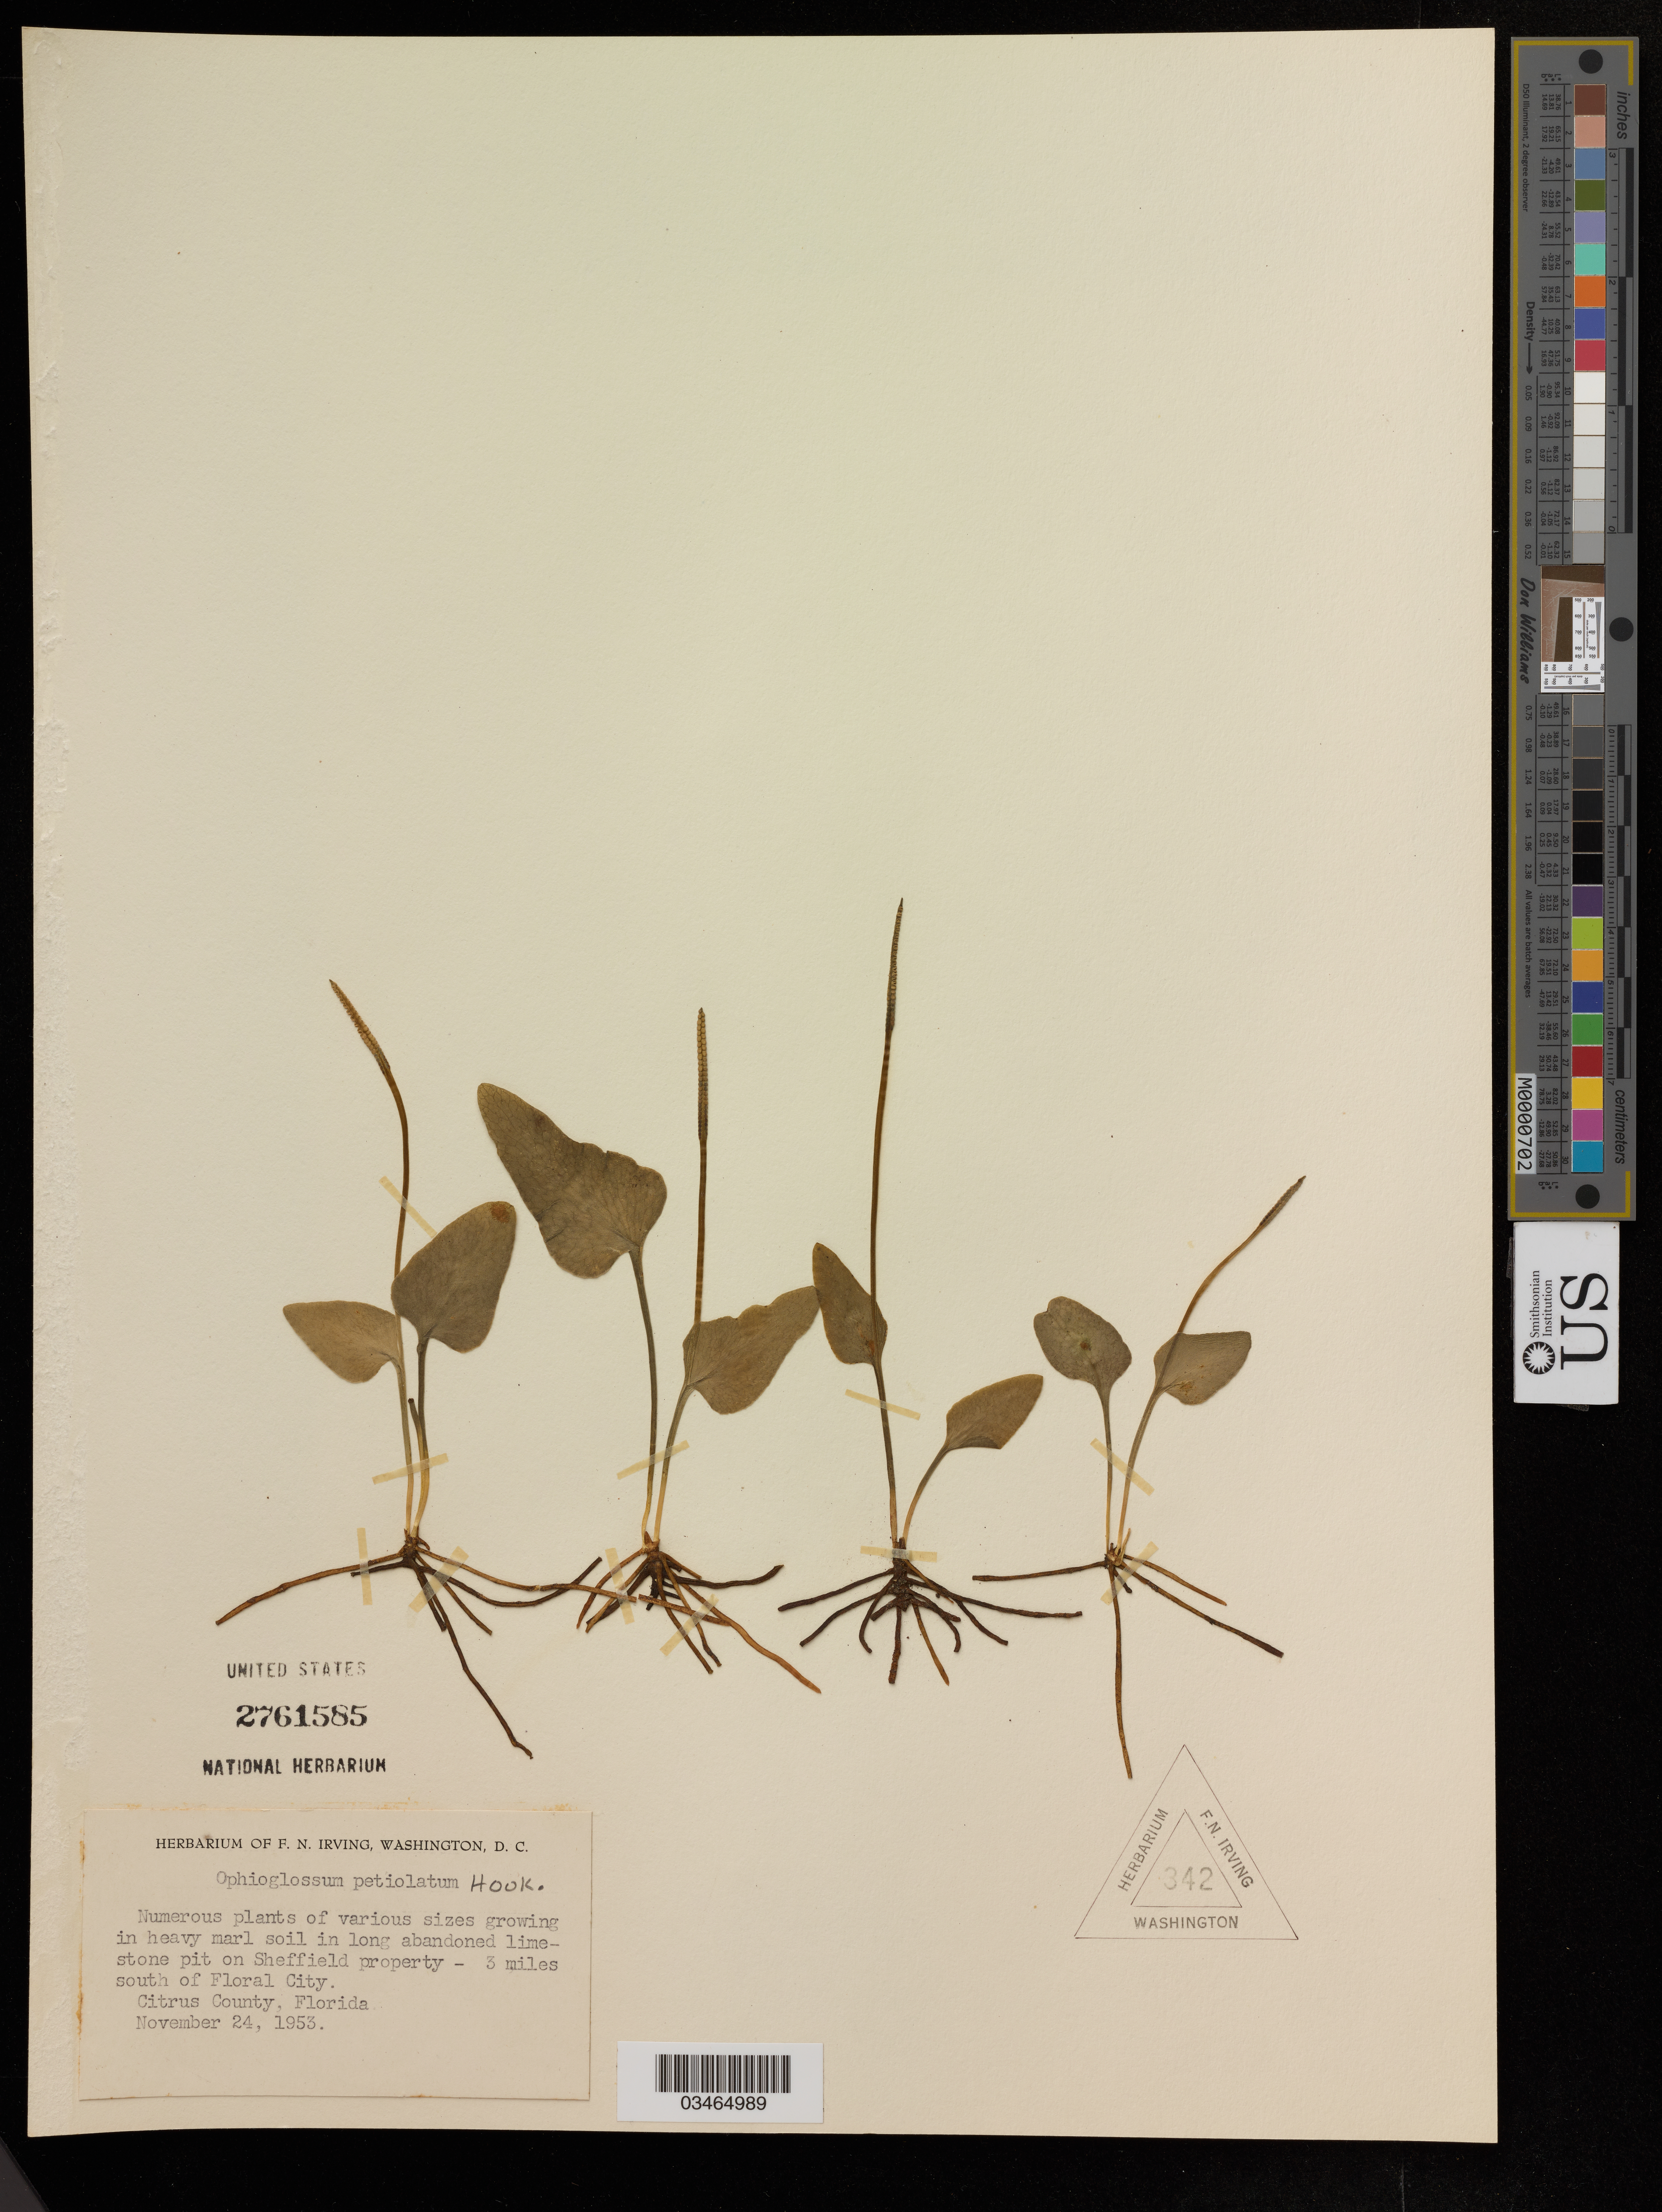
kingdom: Plantae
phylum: Tracheophyta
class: Polypodiopsida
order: Ophioglossales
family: Ophioglossaceae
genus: Ophioglossum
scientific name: Ophioglossum petiolatum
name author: Hook.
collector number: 342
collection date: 1953-11-24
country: United States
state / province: Florida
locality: Citrus County.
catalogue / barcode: US 2761585